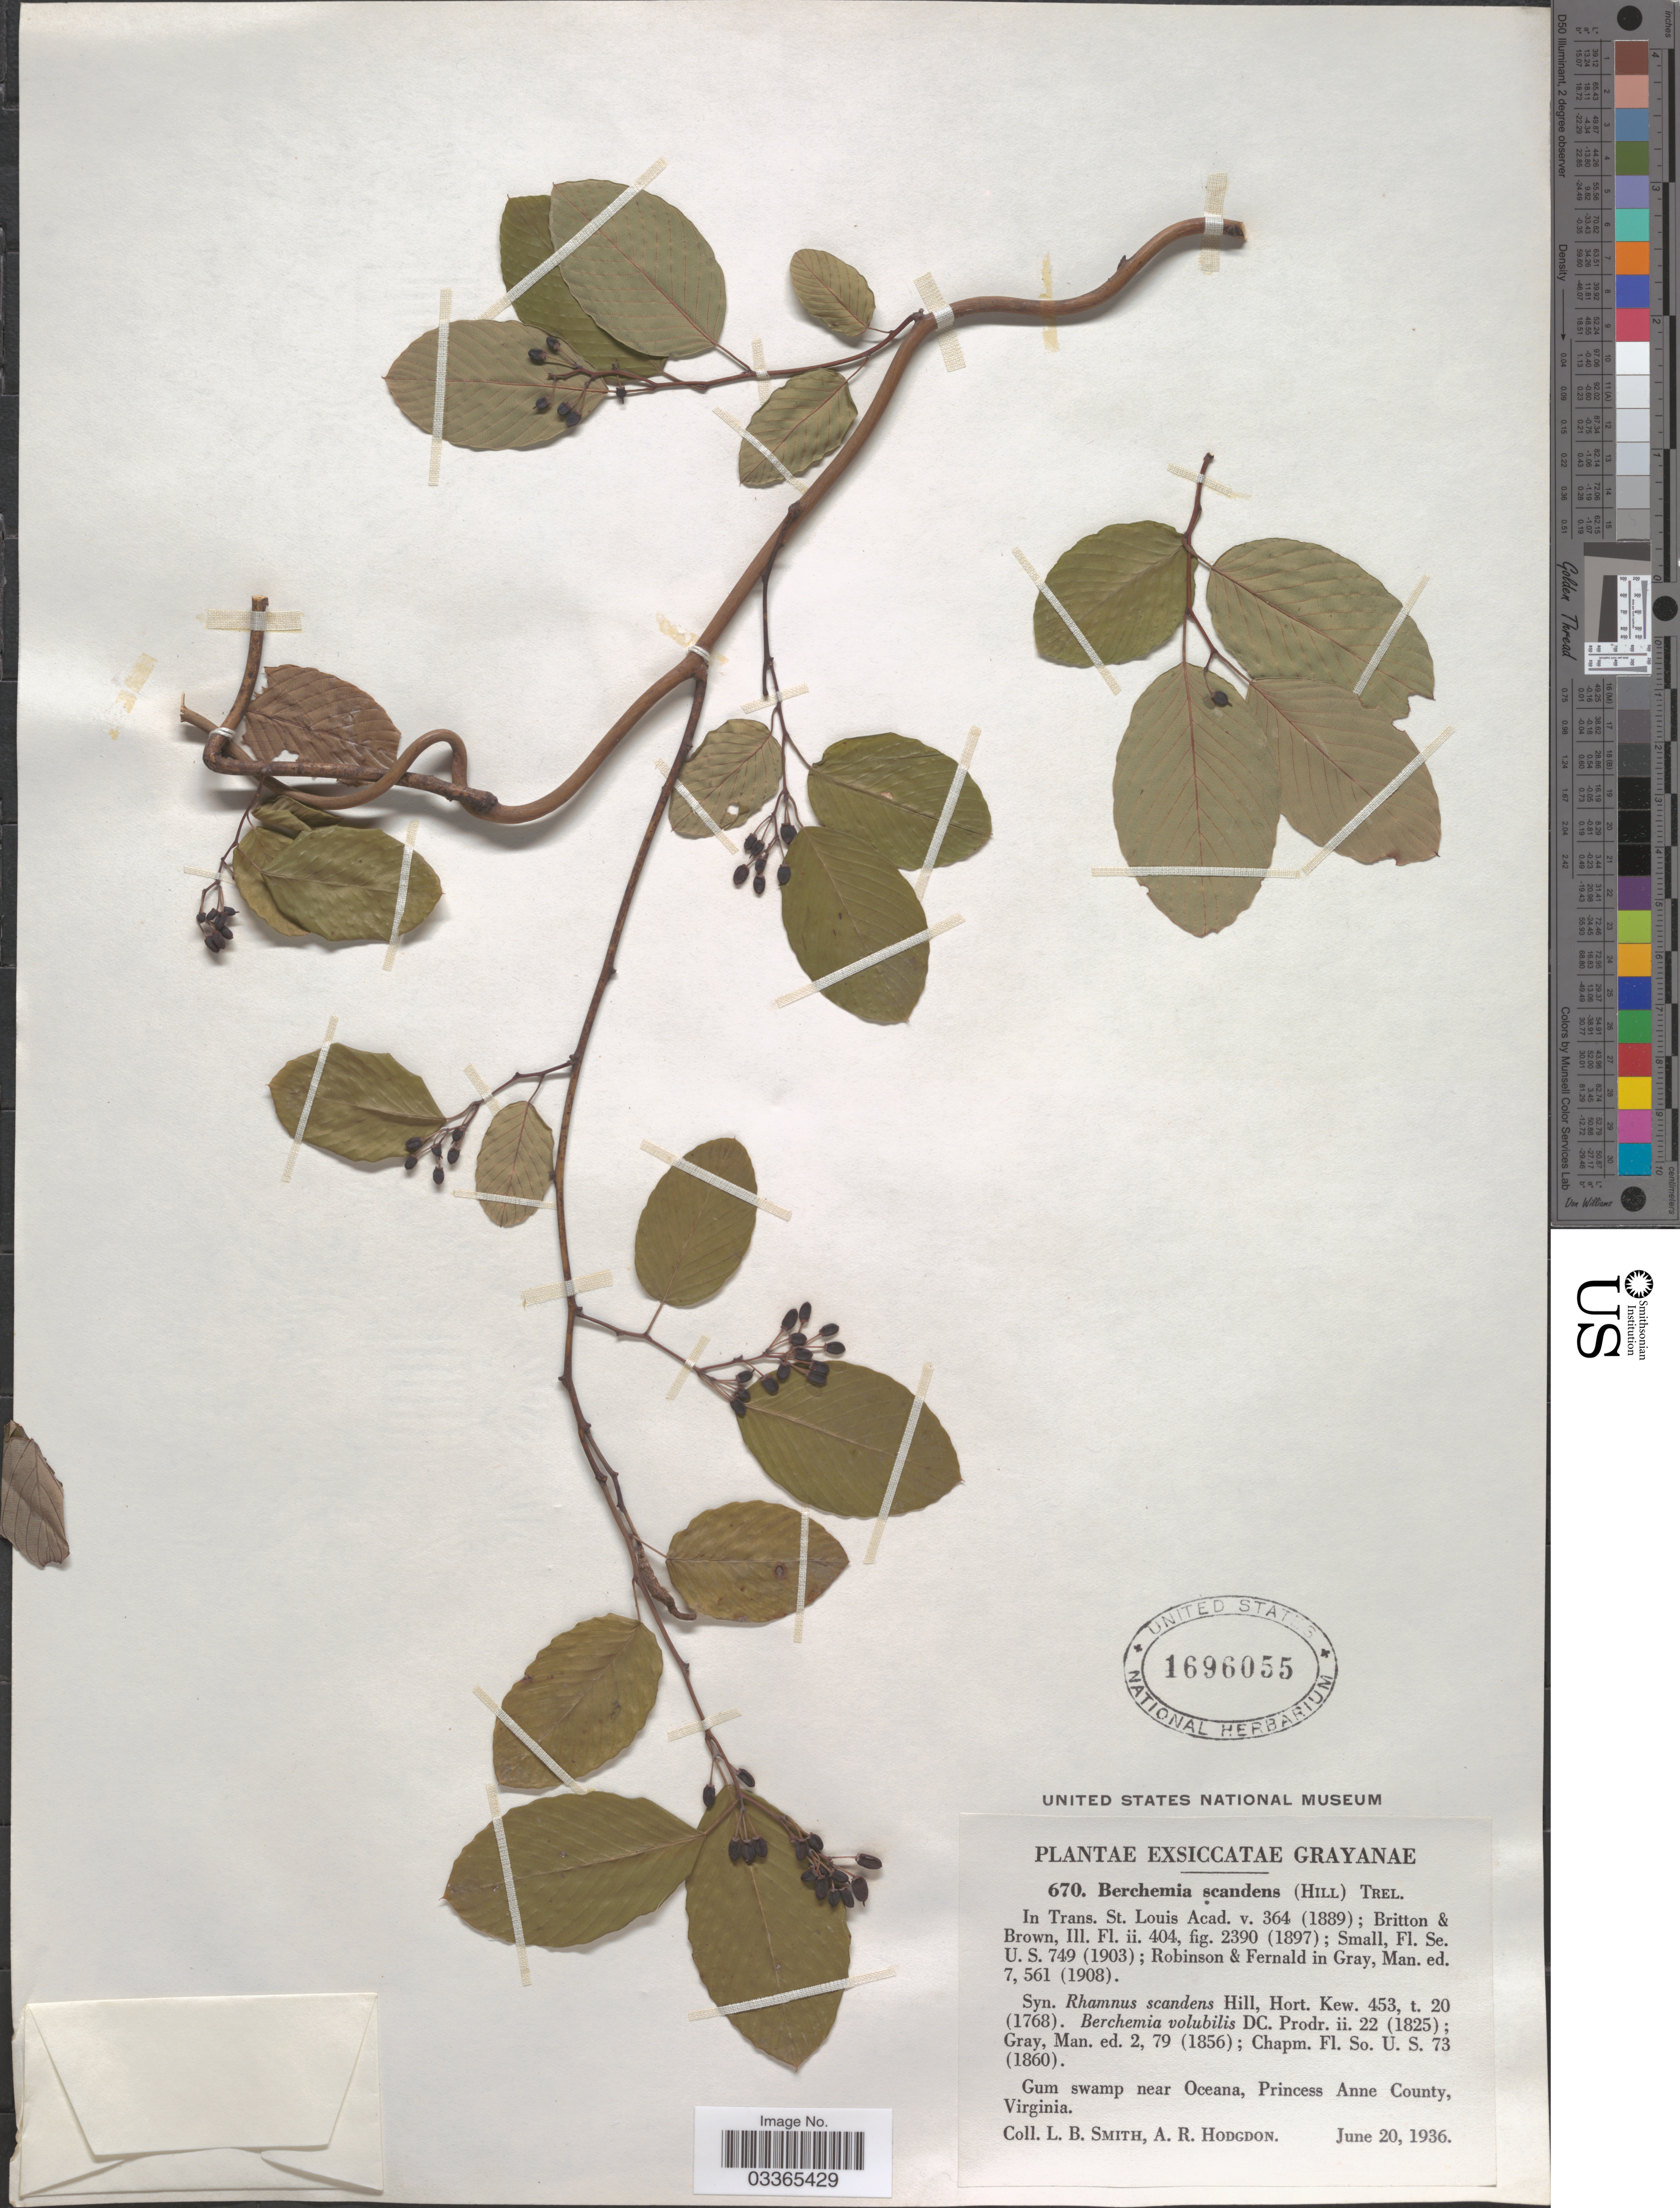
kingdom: Plantae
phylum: Tracheophyta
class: Magnoliopsida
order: Rosales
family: Rhamnaceae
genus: Berchemia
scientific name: Berchemia scandens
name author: (Hill) K. Koch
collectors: L. Smith & A. R. Hodgdon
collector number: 670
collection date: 1936-06-20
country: United States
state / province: Virginia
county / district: City of Virginia Beach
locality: Gum swamp near Oceana, Princess Anne County. (= historic county name))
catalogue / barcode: US 1696055